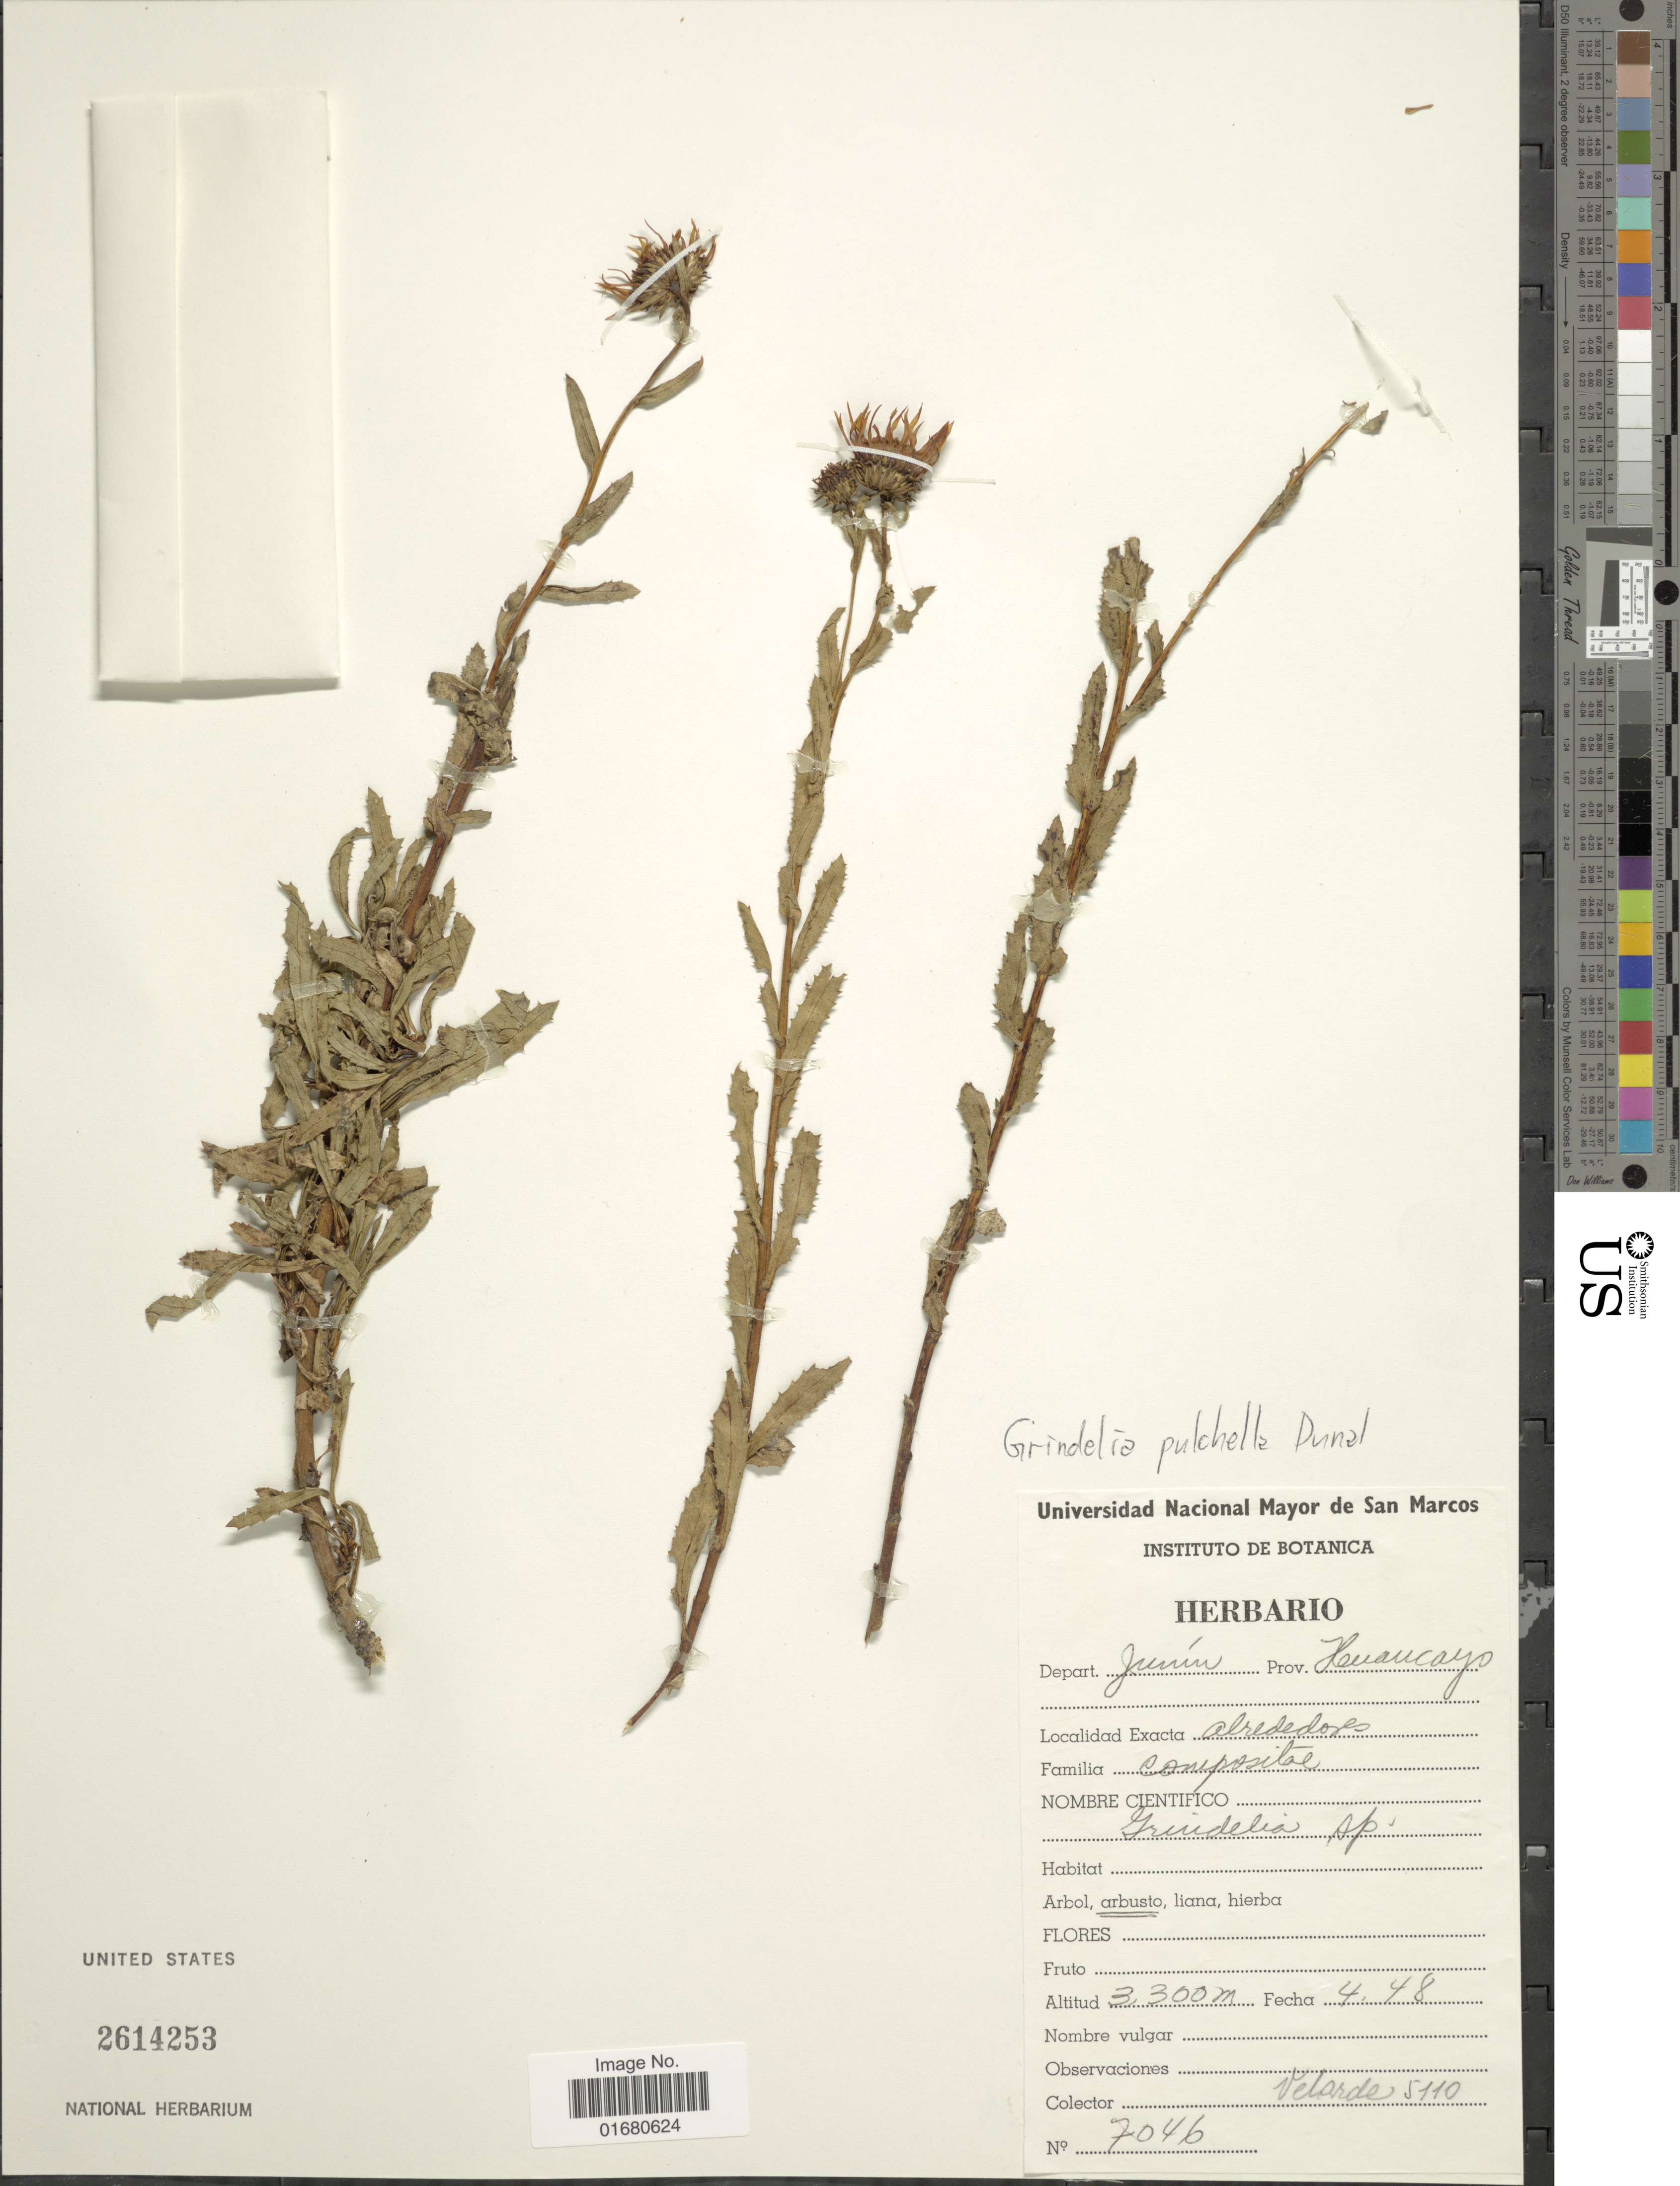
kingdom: Plantae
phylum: Tracheophyta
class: Magnoliopsida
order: Asterales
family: Asteraceae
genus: Grindelia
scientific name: Grindelia pulchella var. pulchella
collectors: -. Velarde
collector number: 7046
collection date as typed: Transcribed d/m/y: /4/48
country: Peru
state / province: Junín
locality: Alrededores, Prov. Huancayo, Depart. Junín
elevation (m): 3300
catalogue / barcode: US 2614253